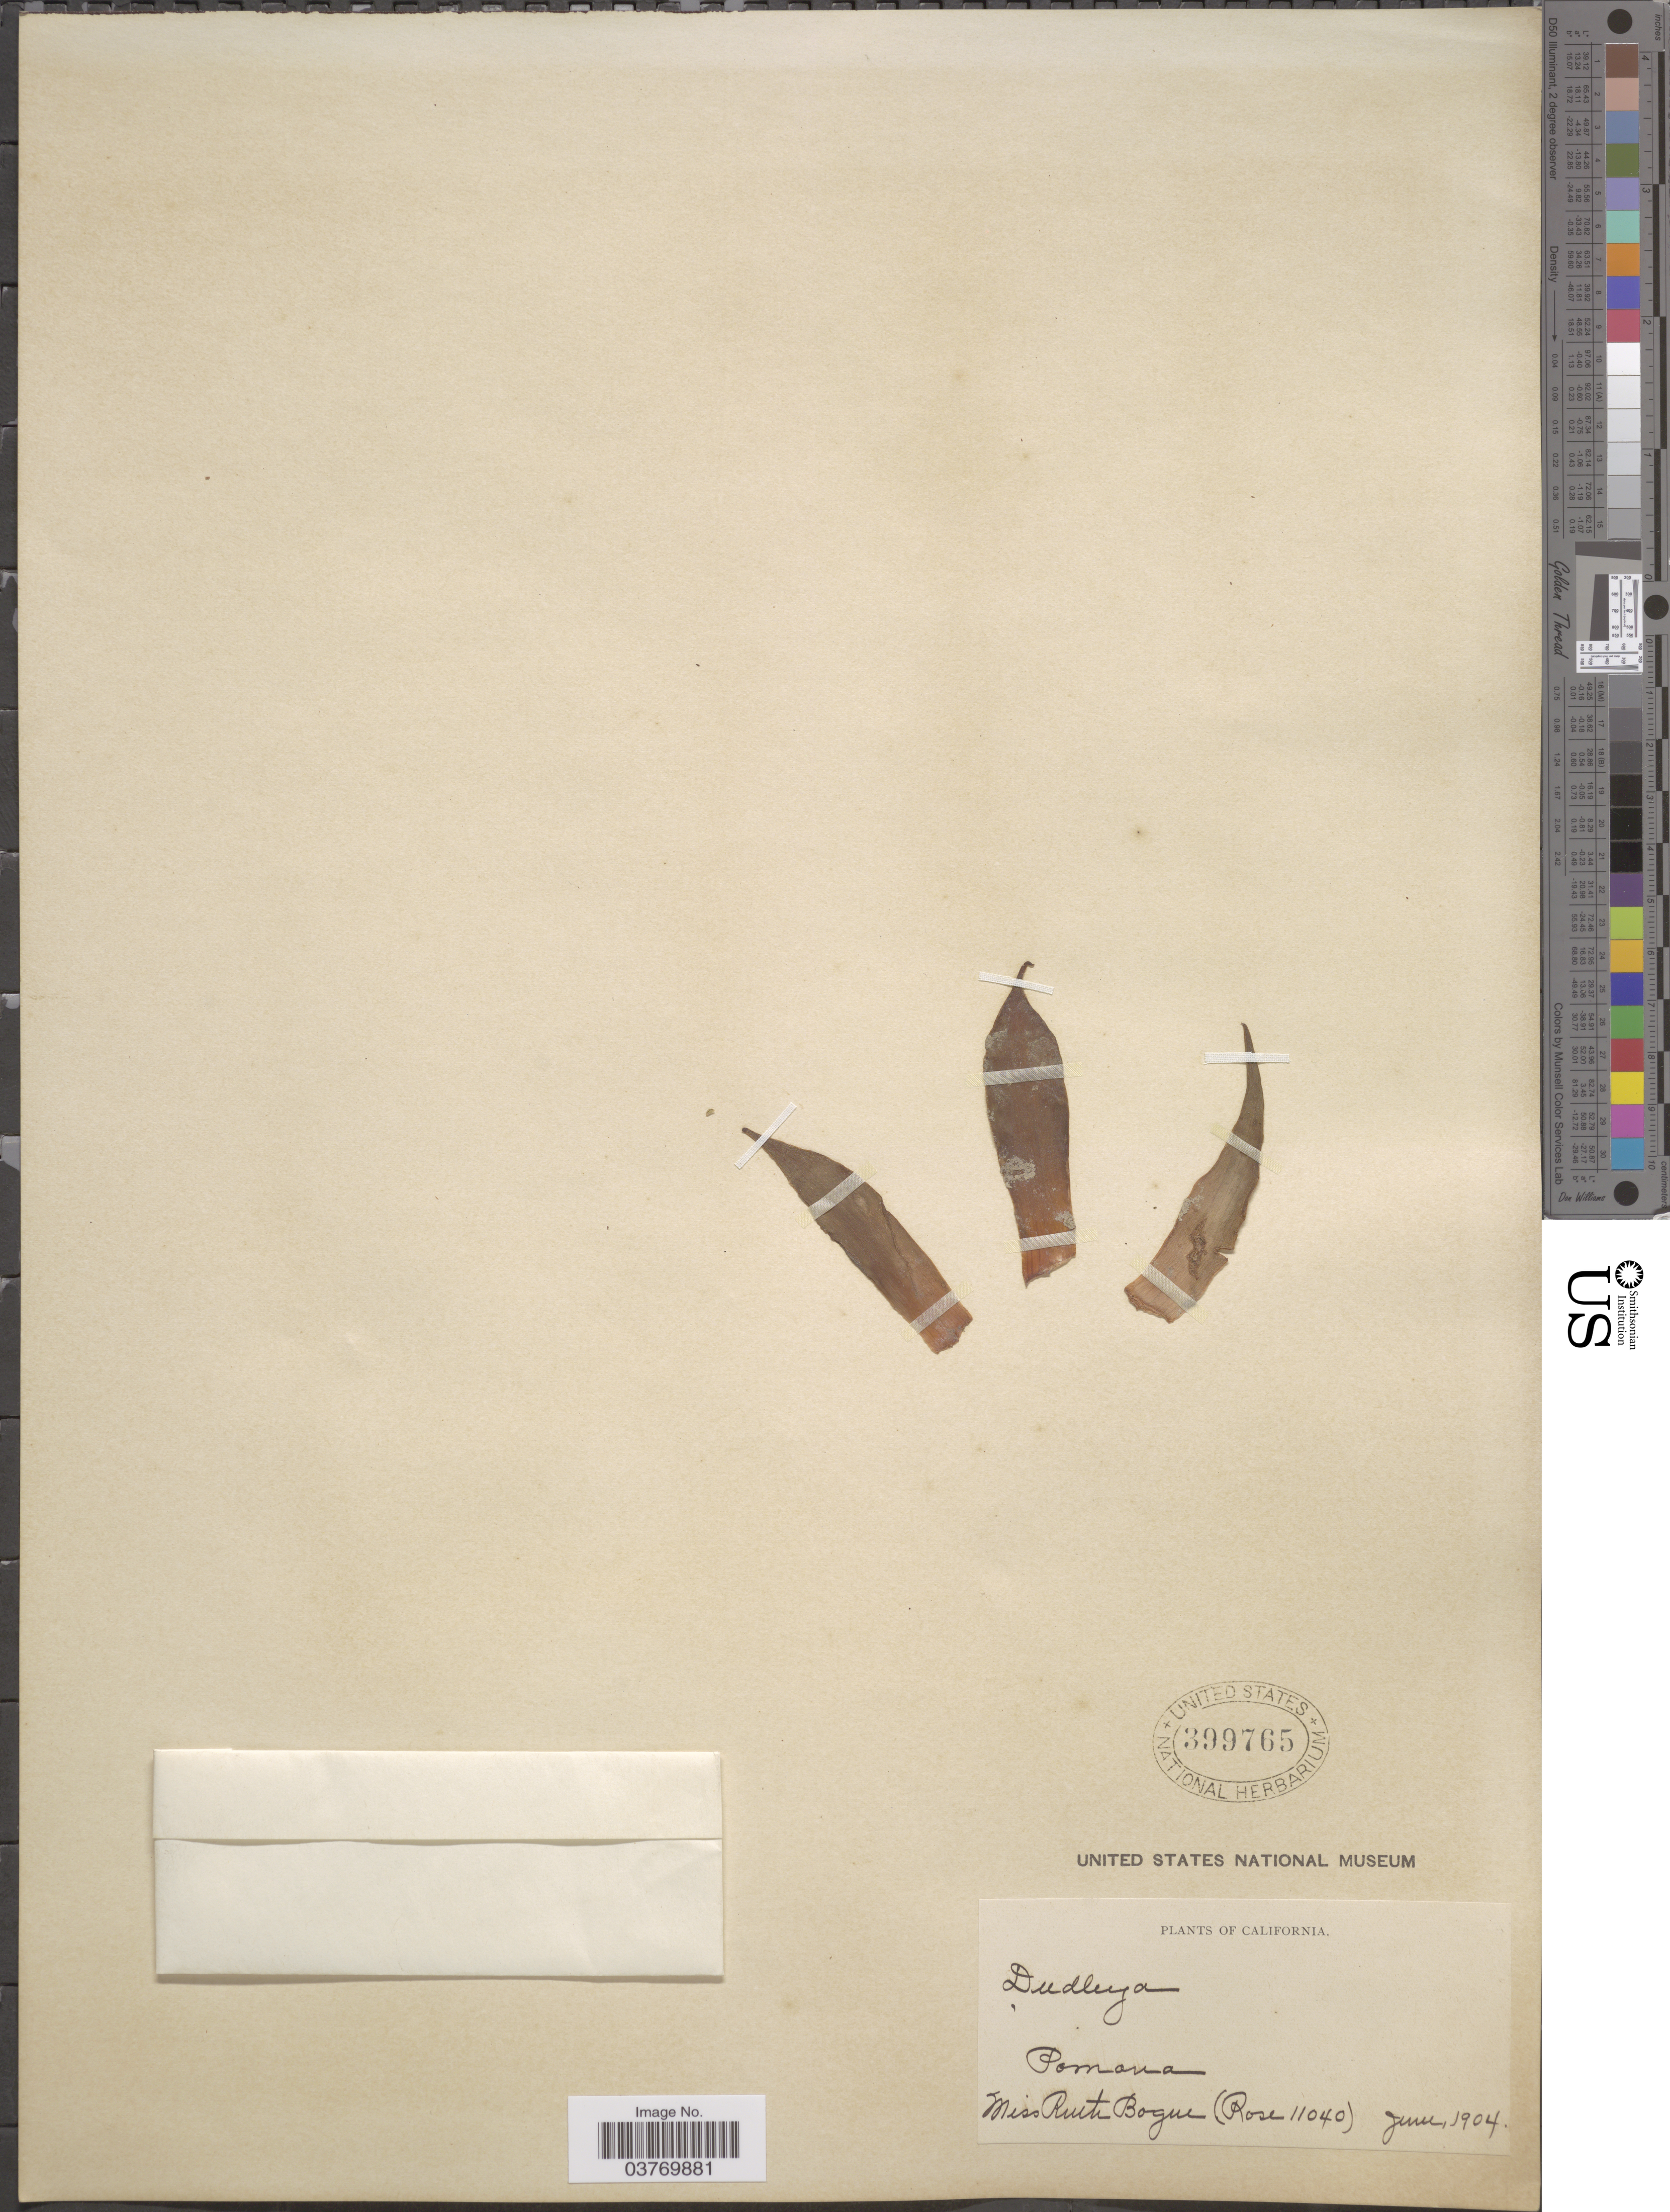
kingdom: Plantae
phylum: Tracheophyta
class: Magnoliopsida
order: Saxifragales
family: Crassulaceae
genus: Dudleya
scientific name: Dudleya sp.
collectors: R. Bogue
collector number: Rose11040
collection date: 1904-06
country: United States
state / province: California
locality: Pomona.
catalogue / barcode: US 399765